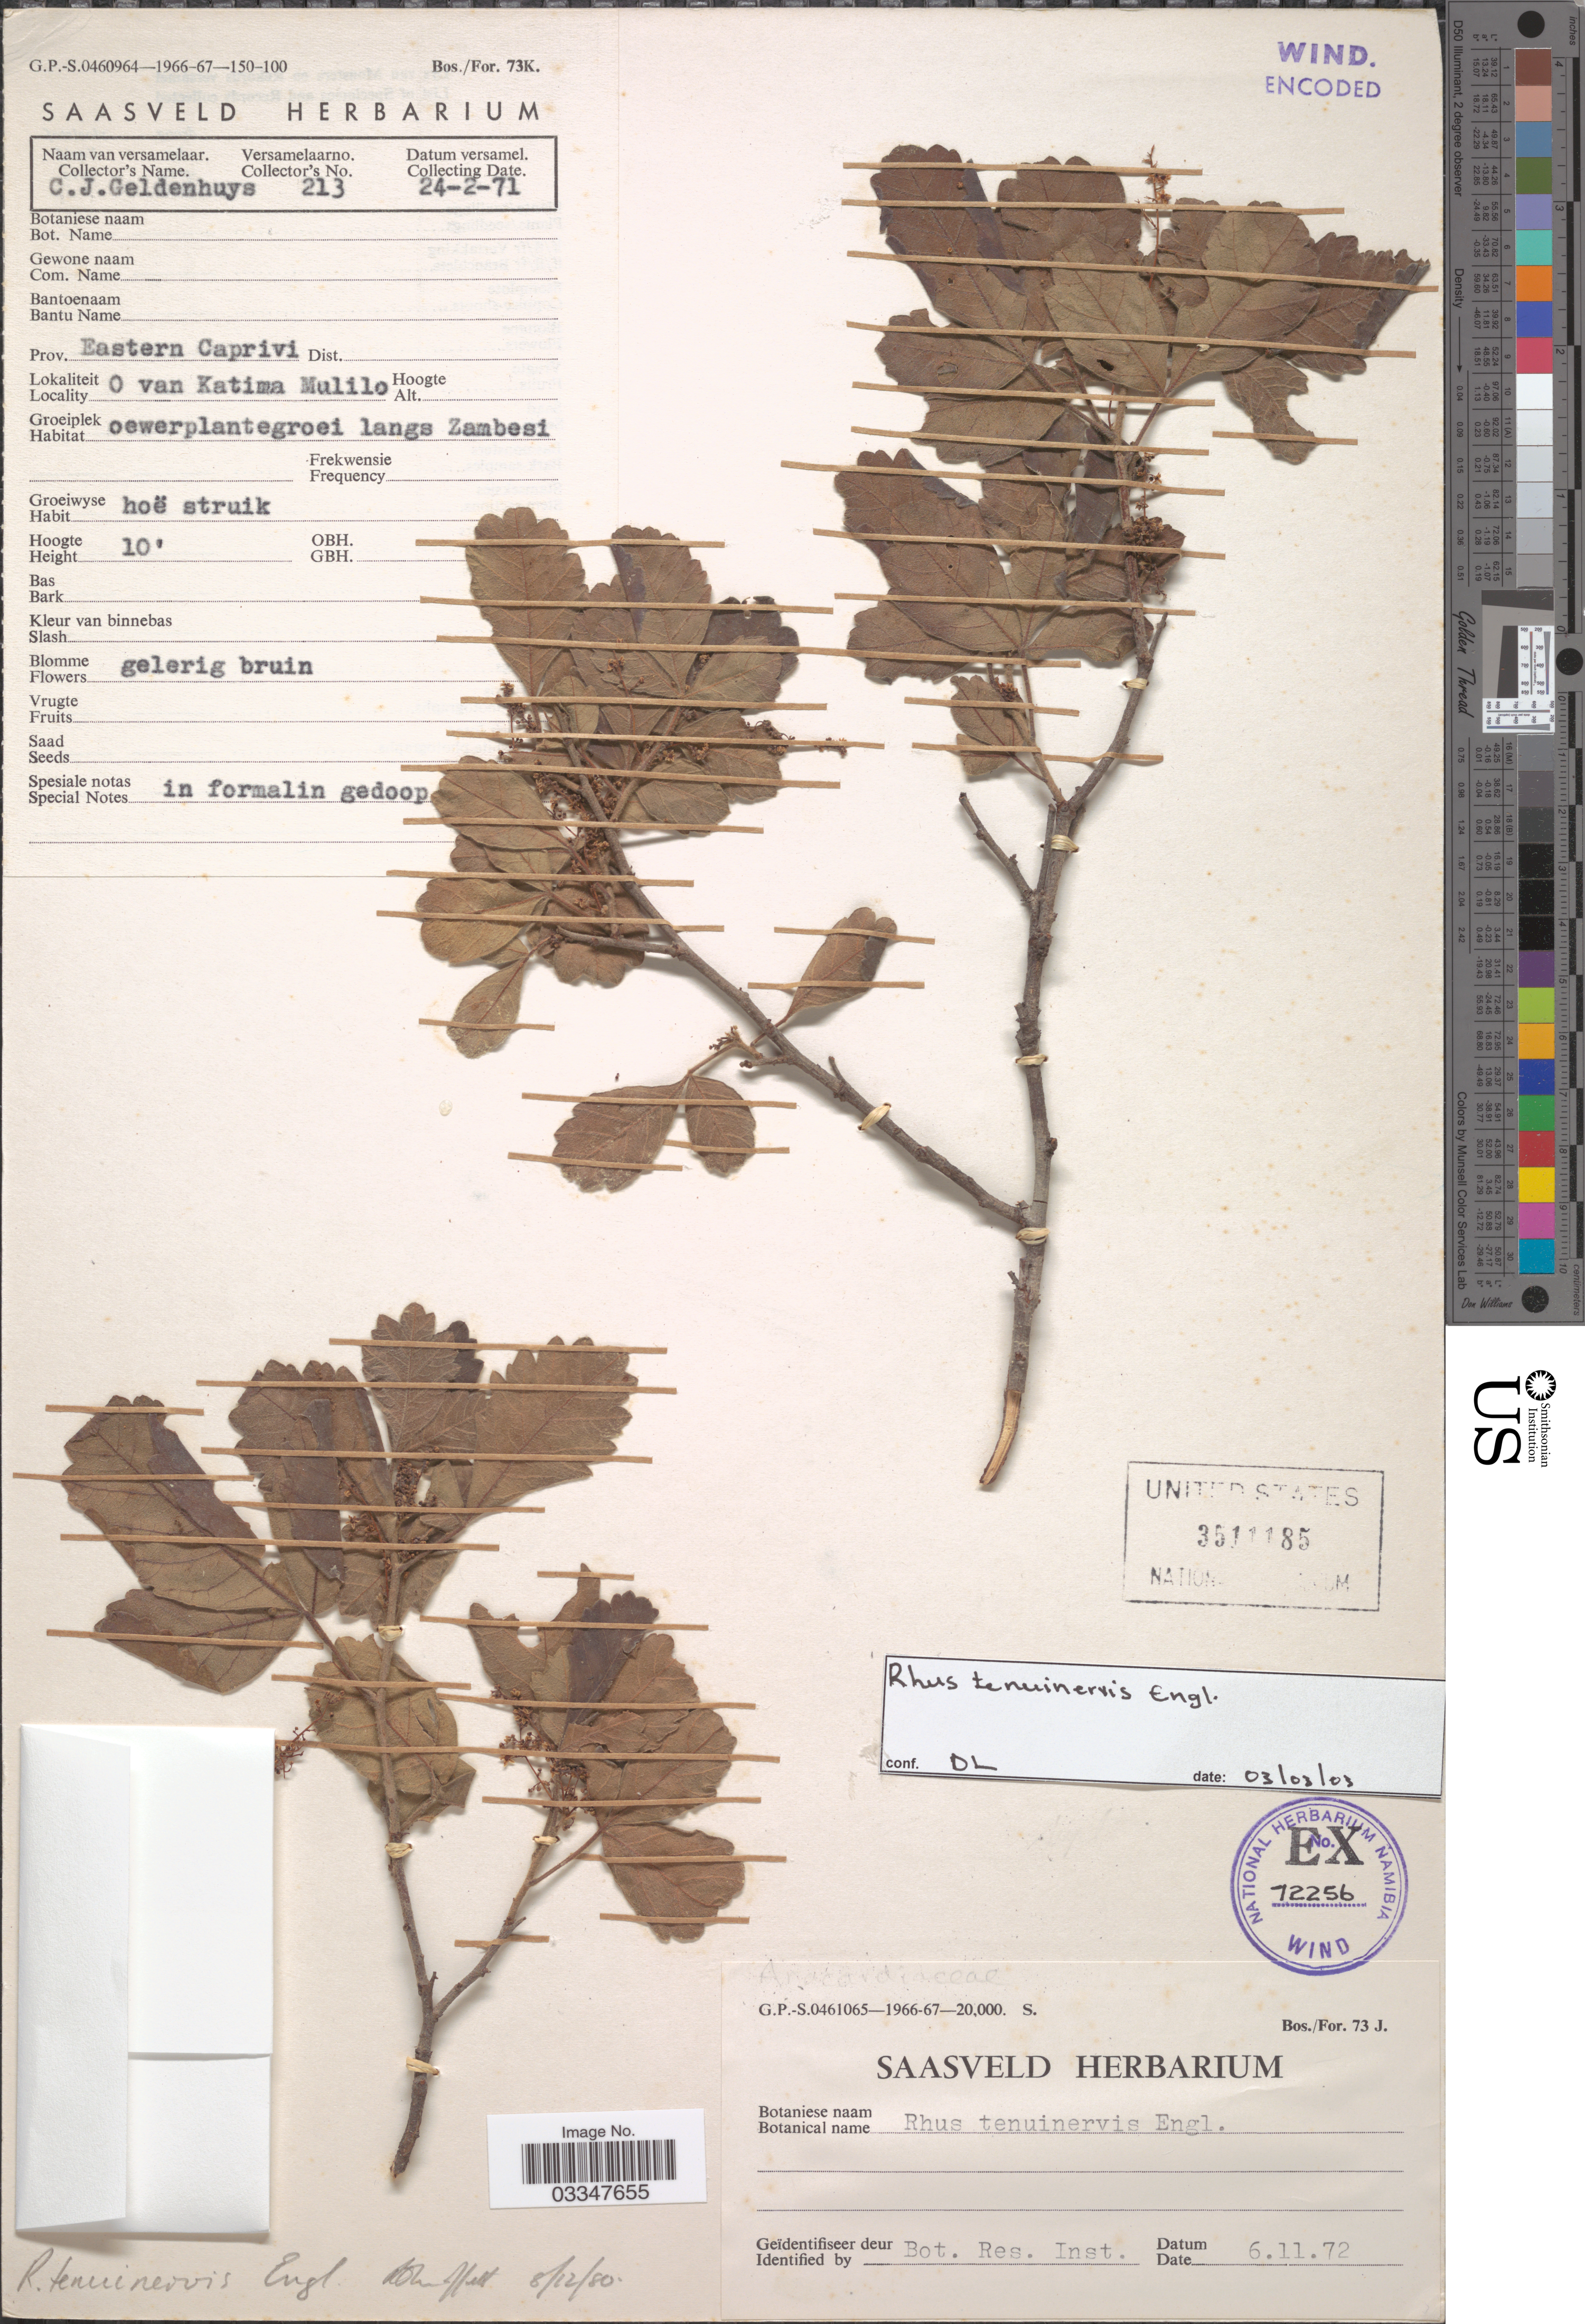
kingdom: Plantae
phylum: Tracheophyta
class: Magnoliopsida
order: Sapindales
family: Anacardiaceae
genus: Rhus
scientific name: Rhus tenuinervis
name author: Engl.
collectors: C. Geldenhuys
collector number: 23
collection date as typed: Transcribed d/m/y: 24/2/71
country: Namibia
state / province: Caprivi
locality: Prov. Eastern Caprivi. O van Katima Mulilo.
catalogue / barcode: US 3511185